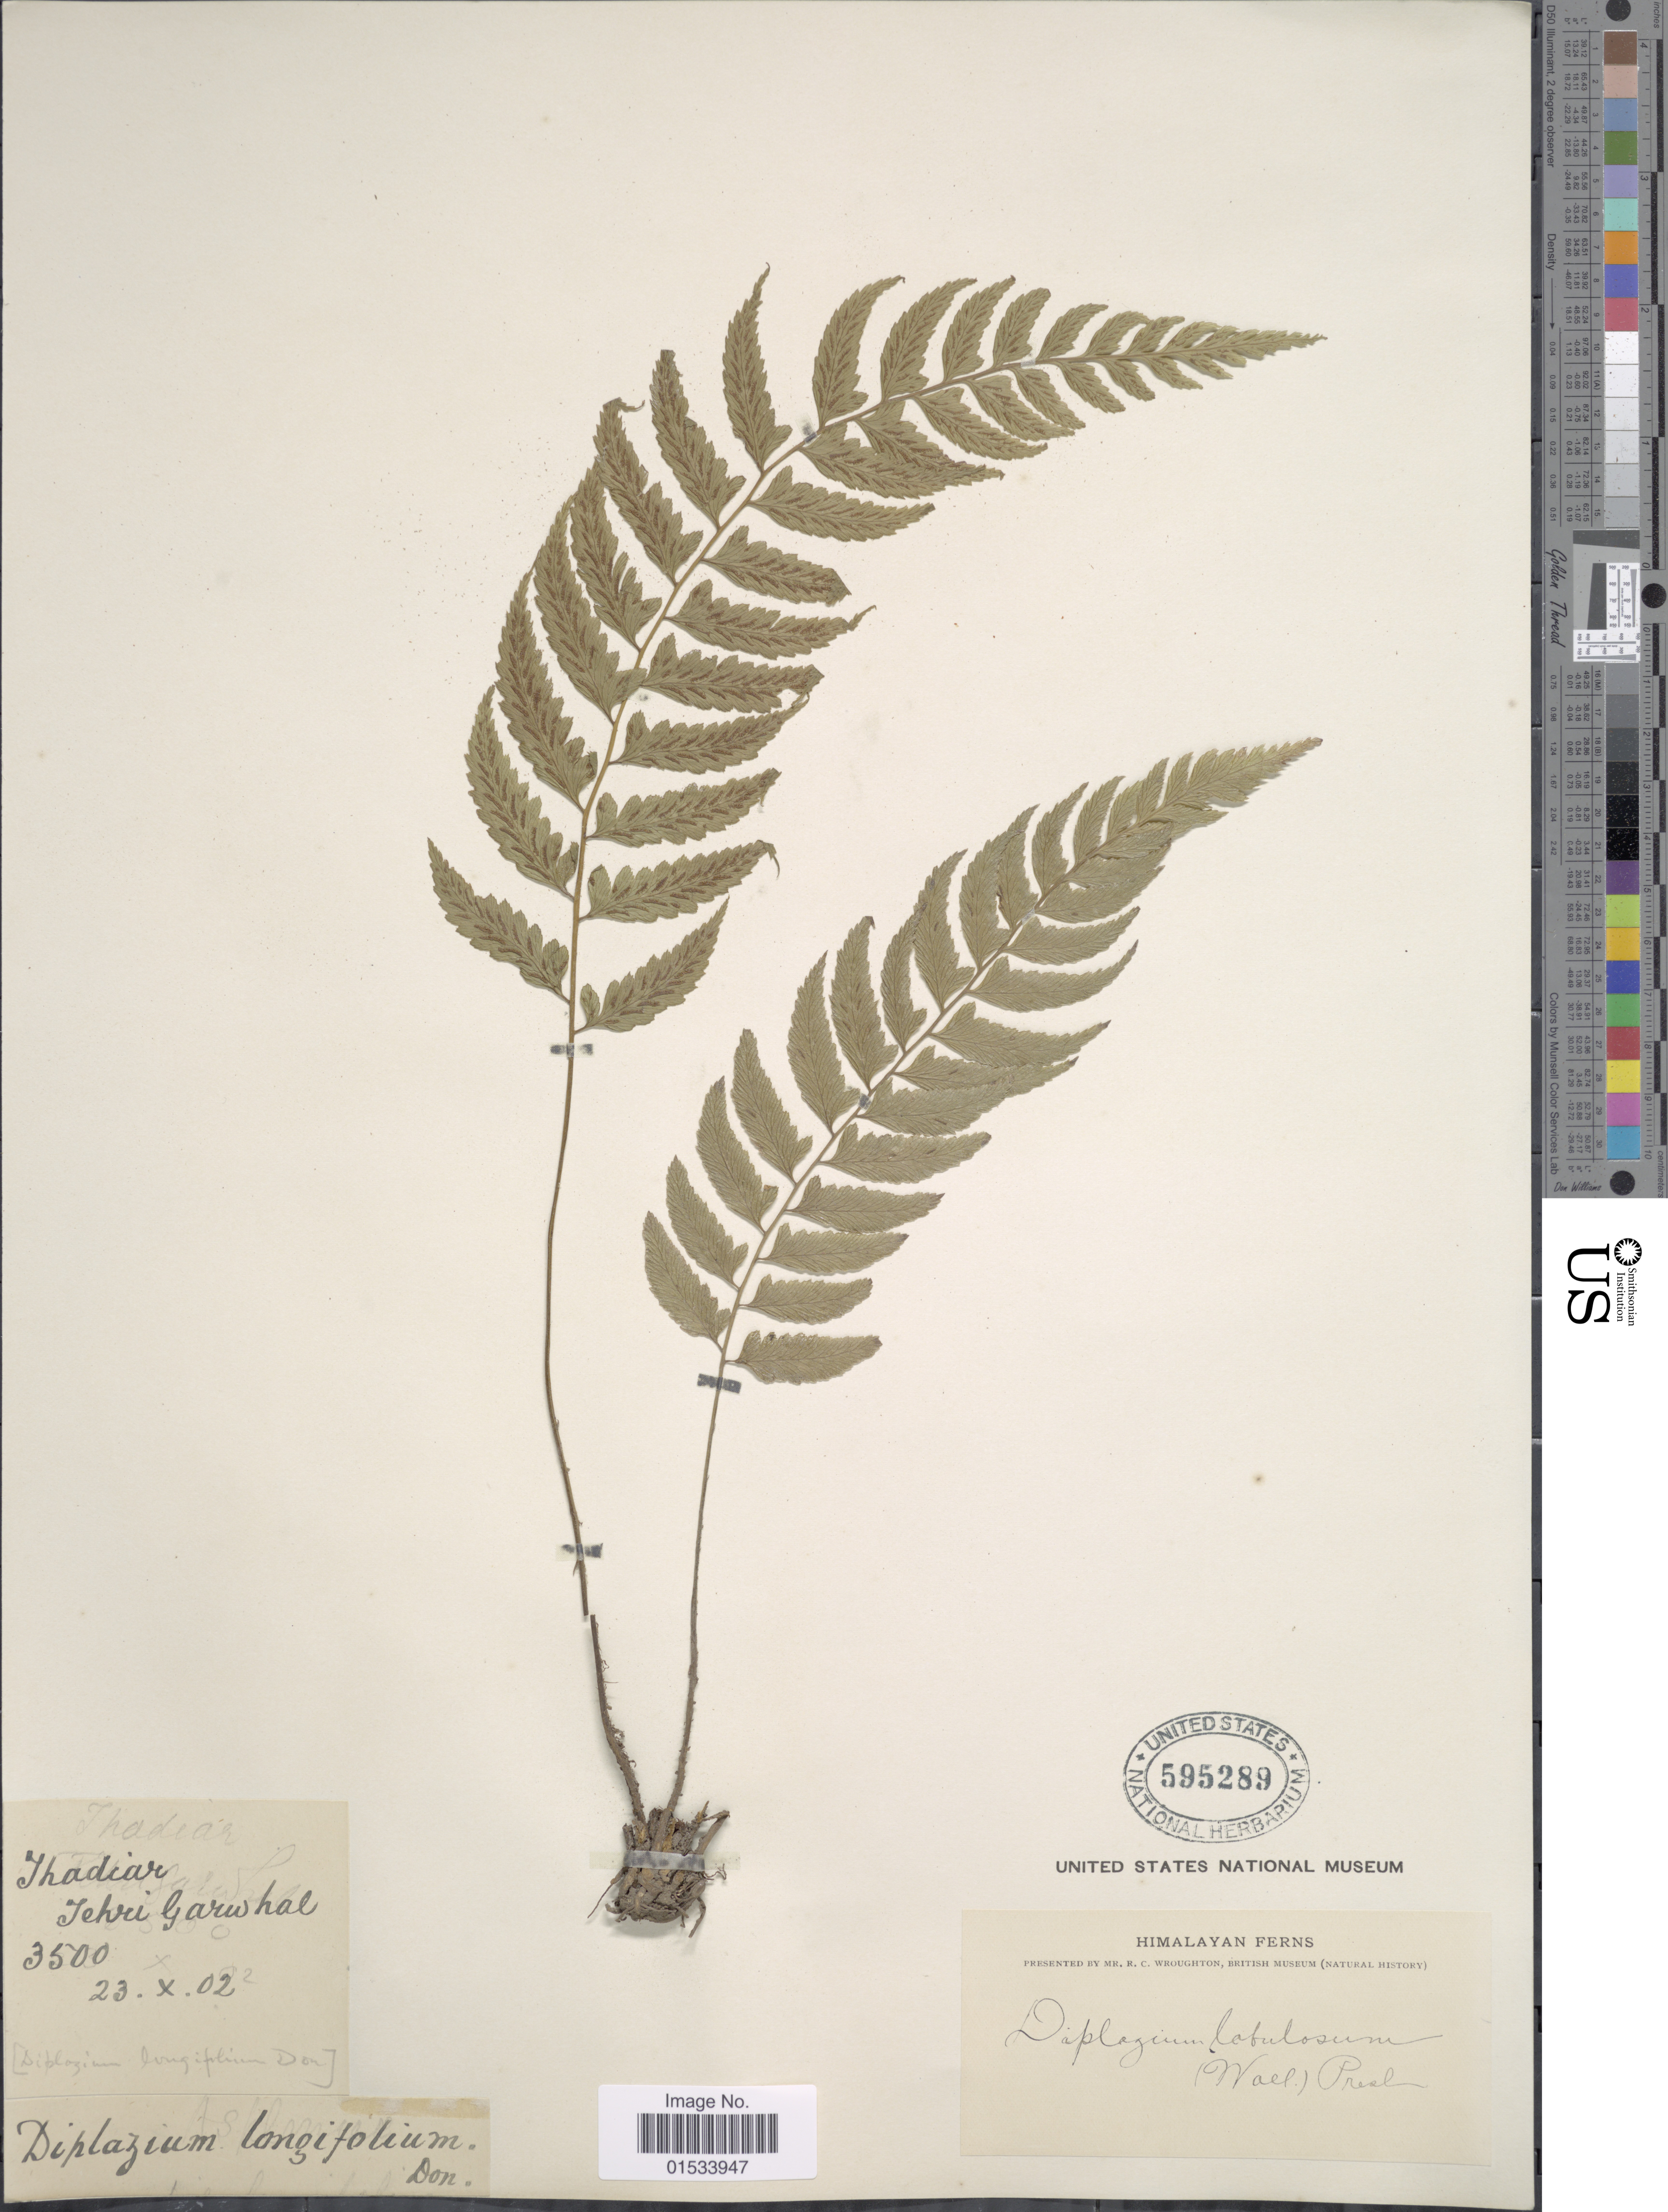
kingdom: Plantae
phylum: Tracheophyta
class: Polypodiopsida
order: Polypodiales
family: Athyriaceae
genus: Diplazium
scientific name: Diplazium lobulosum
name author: Wall. ex Mett.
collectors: R. Wroughton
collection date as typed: Transcribed d/m/y: 23/10/2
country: India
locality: Thadicar, Tehri Garwhal, Himalayan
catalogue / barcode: US 595289